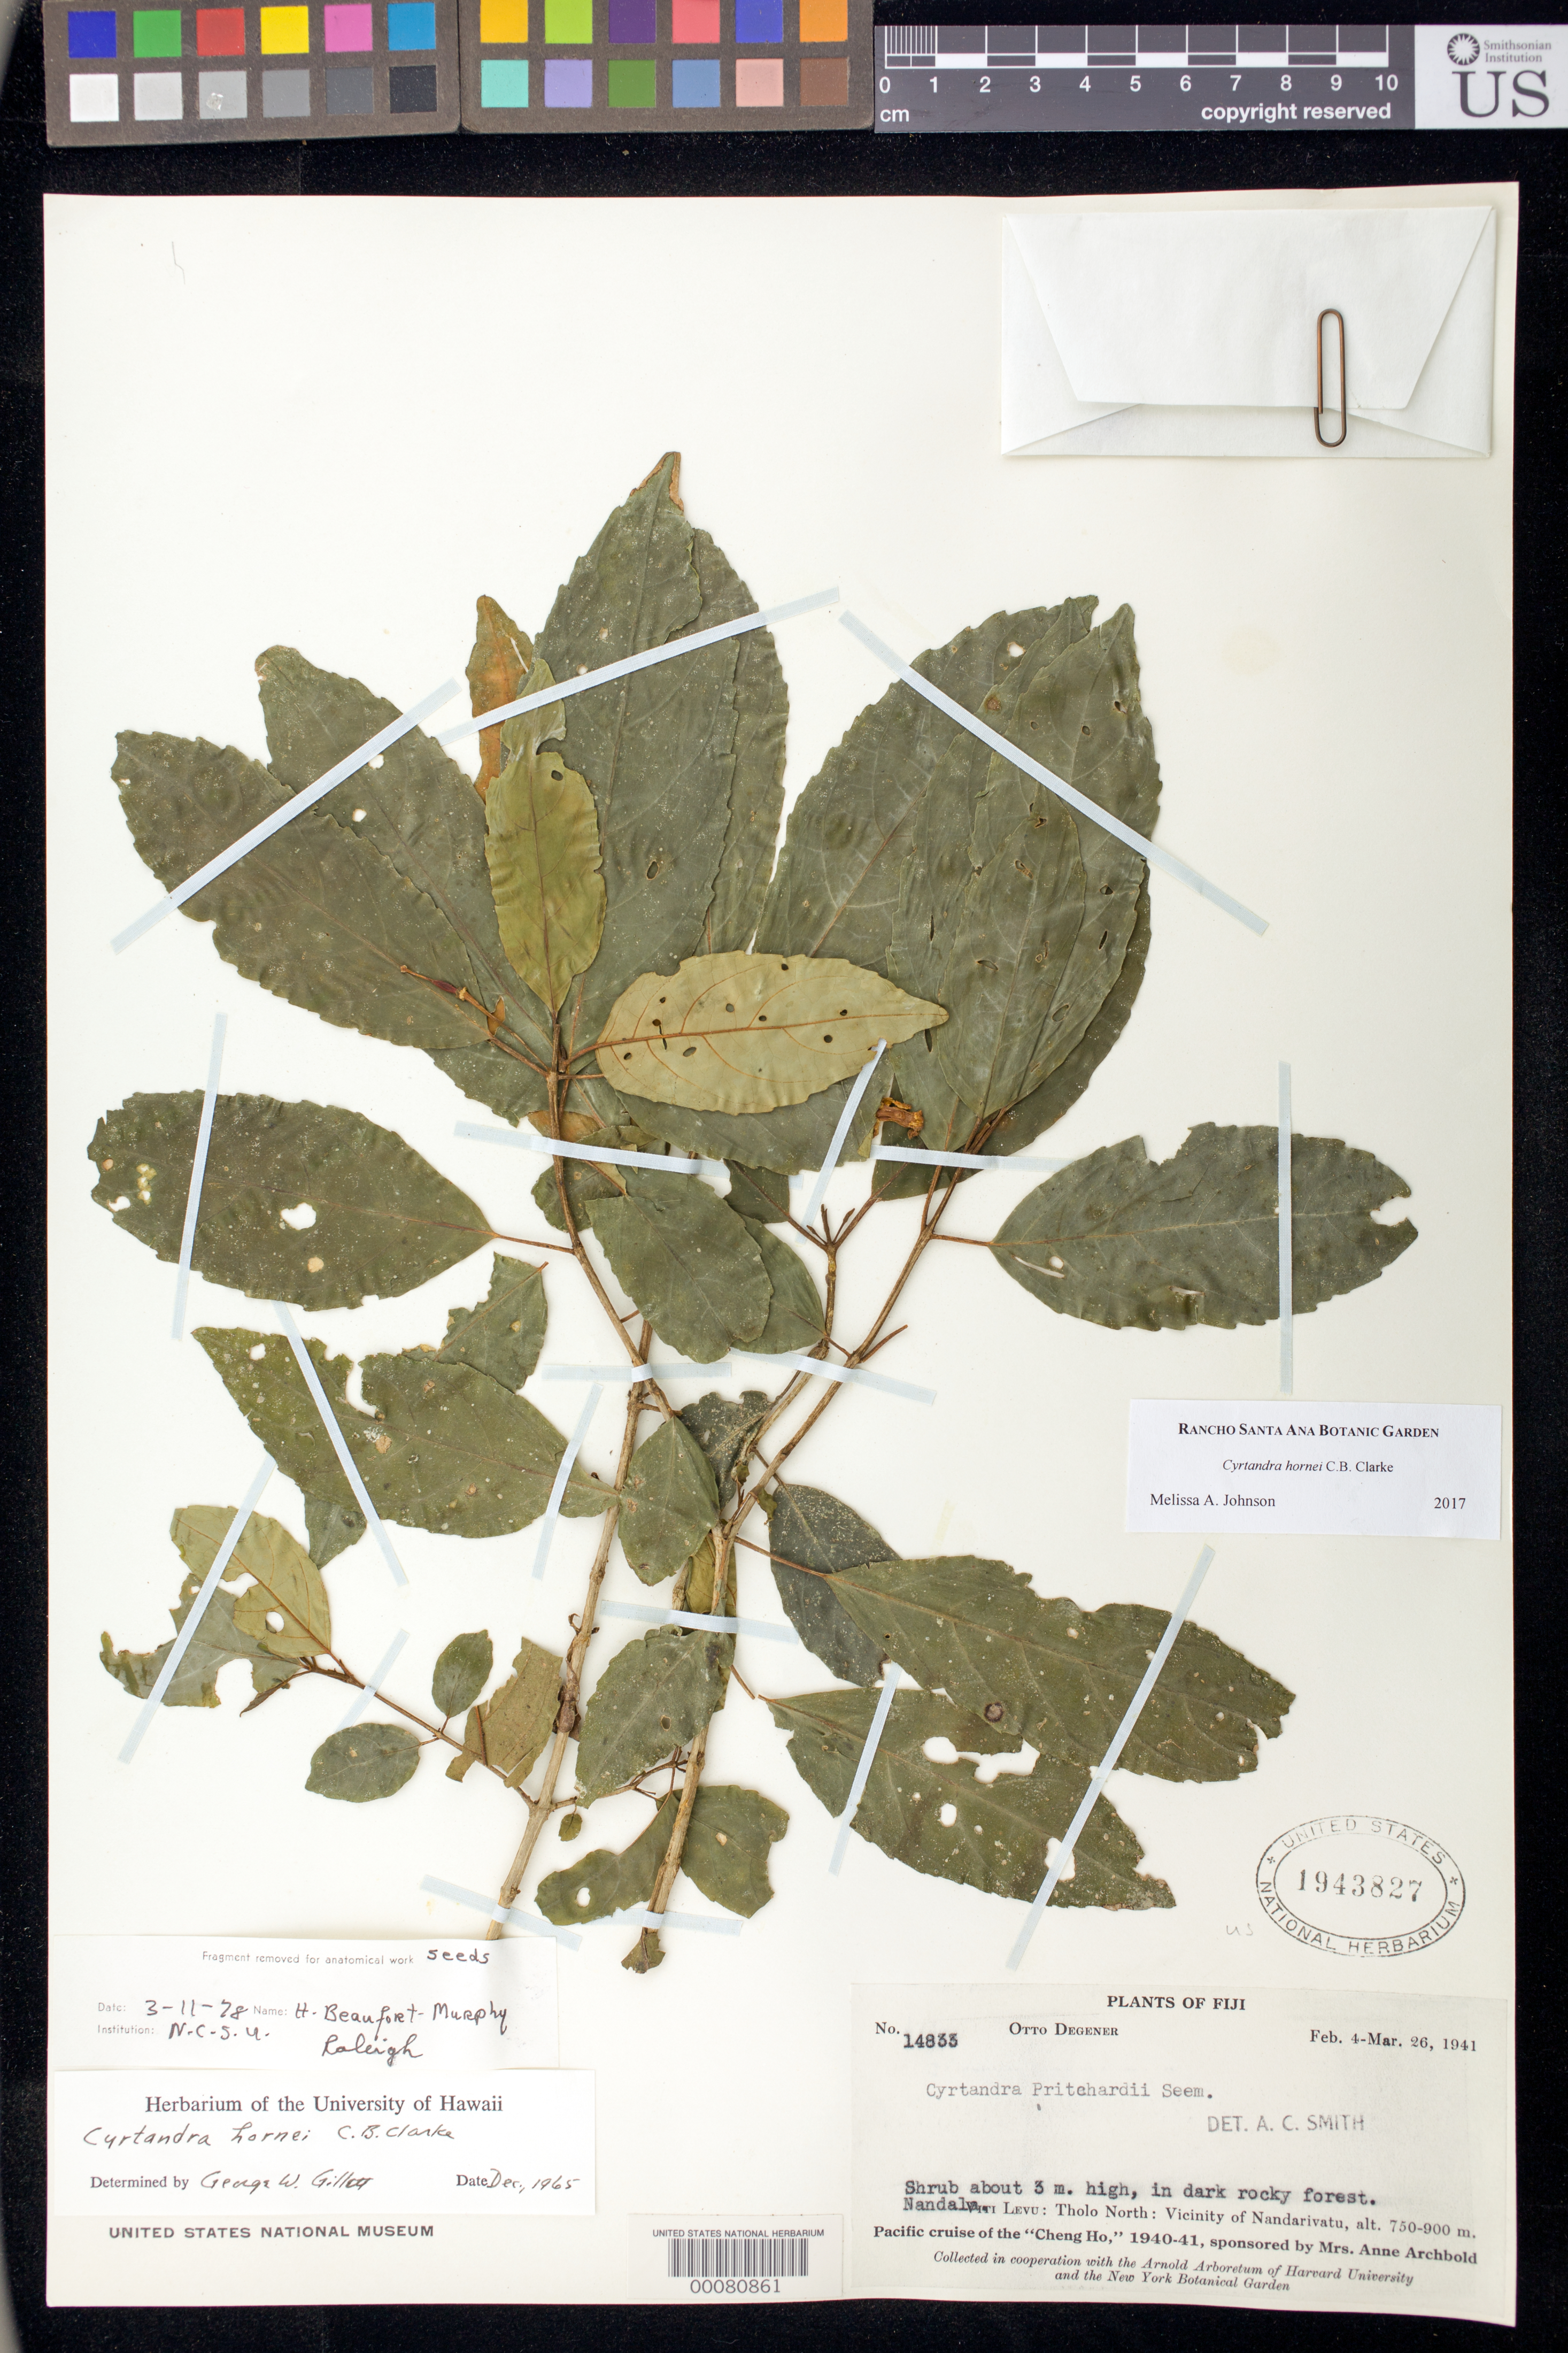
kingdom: Plantae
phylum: Tracheophyta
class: Magnoliopsida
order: Lamiales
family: Gesneriaceae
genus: Cyrtandra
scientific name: Cyrtandra hornei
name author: C.B. Clarke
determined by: Johnson, Melissa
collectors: O. Degener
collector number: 14833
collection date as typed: Feb-Mar 1941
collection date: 1941-02/1941-03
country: Fiji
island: Viti Levu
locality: Tholo north, vicinity of nandarivatu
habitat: In dark rocky forest, nandala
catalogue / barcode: US 1943827